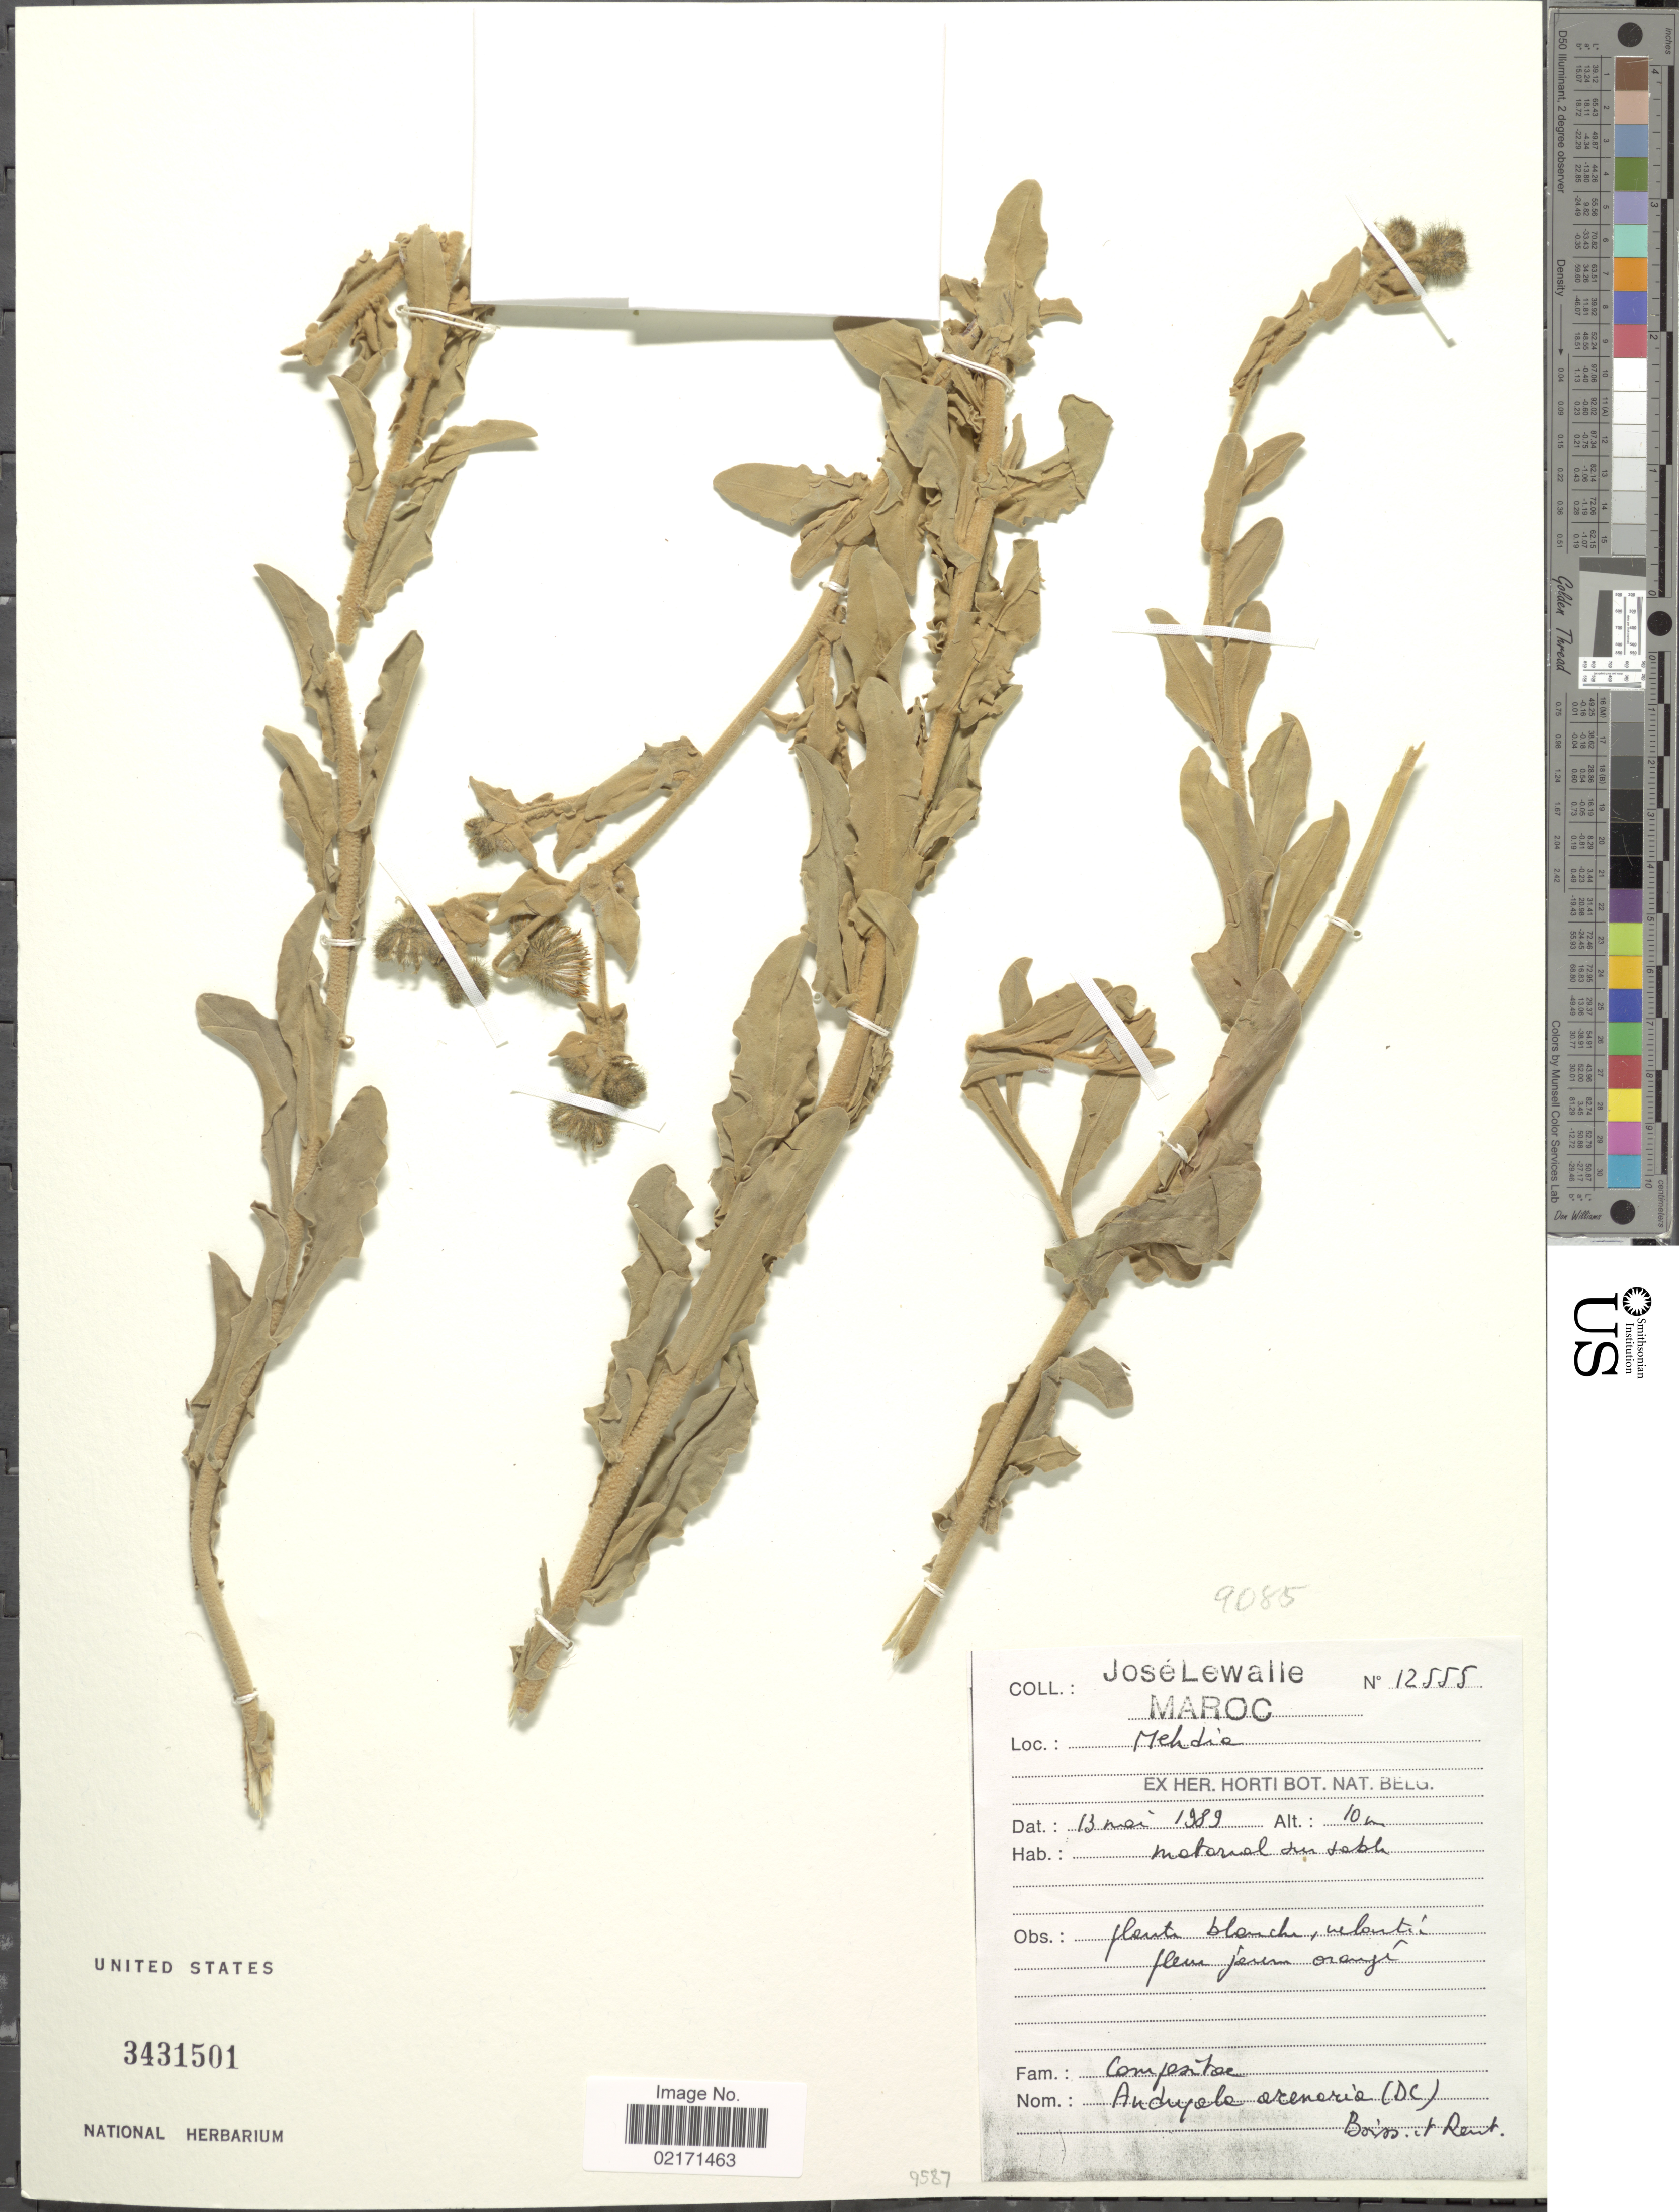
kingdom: Plantae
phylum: Tracheophyta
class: Magnoliopsida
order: Asterales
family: Asteraceae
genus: Andryala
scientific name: Andryala arenaria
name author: (DC.) Boiss. & Reut.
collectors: J. Lewalle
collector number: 12555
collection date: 1989-05-13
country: Morocco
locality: Mehdie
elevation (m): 10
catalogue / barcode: US 3431501